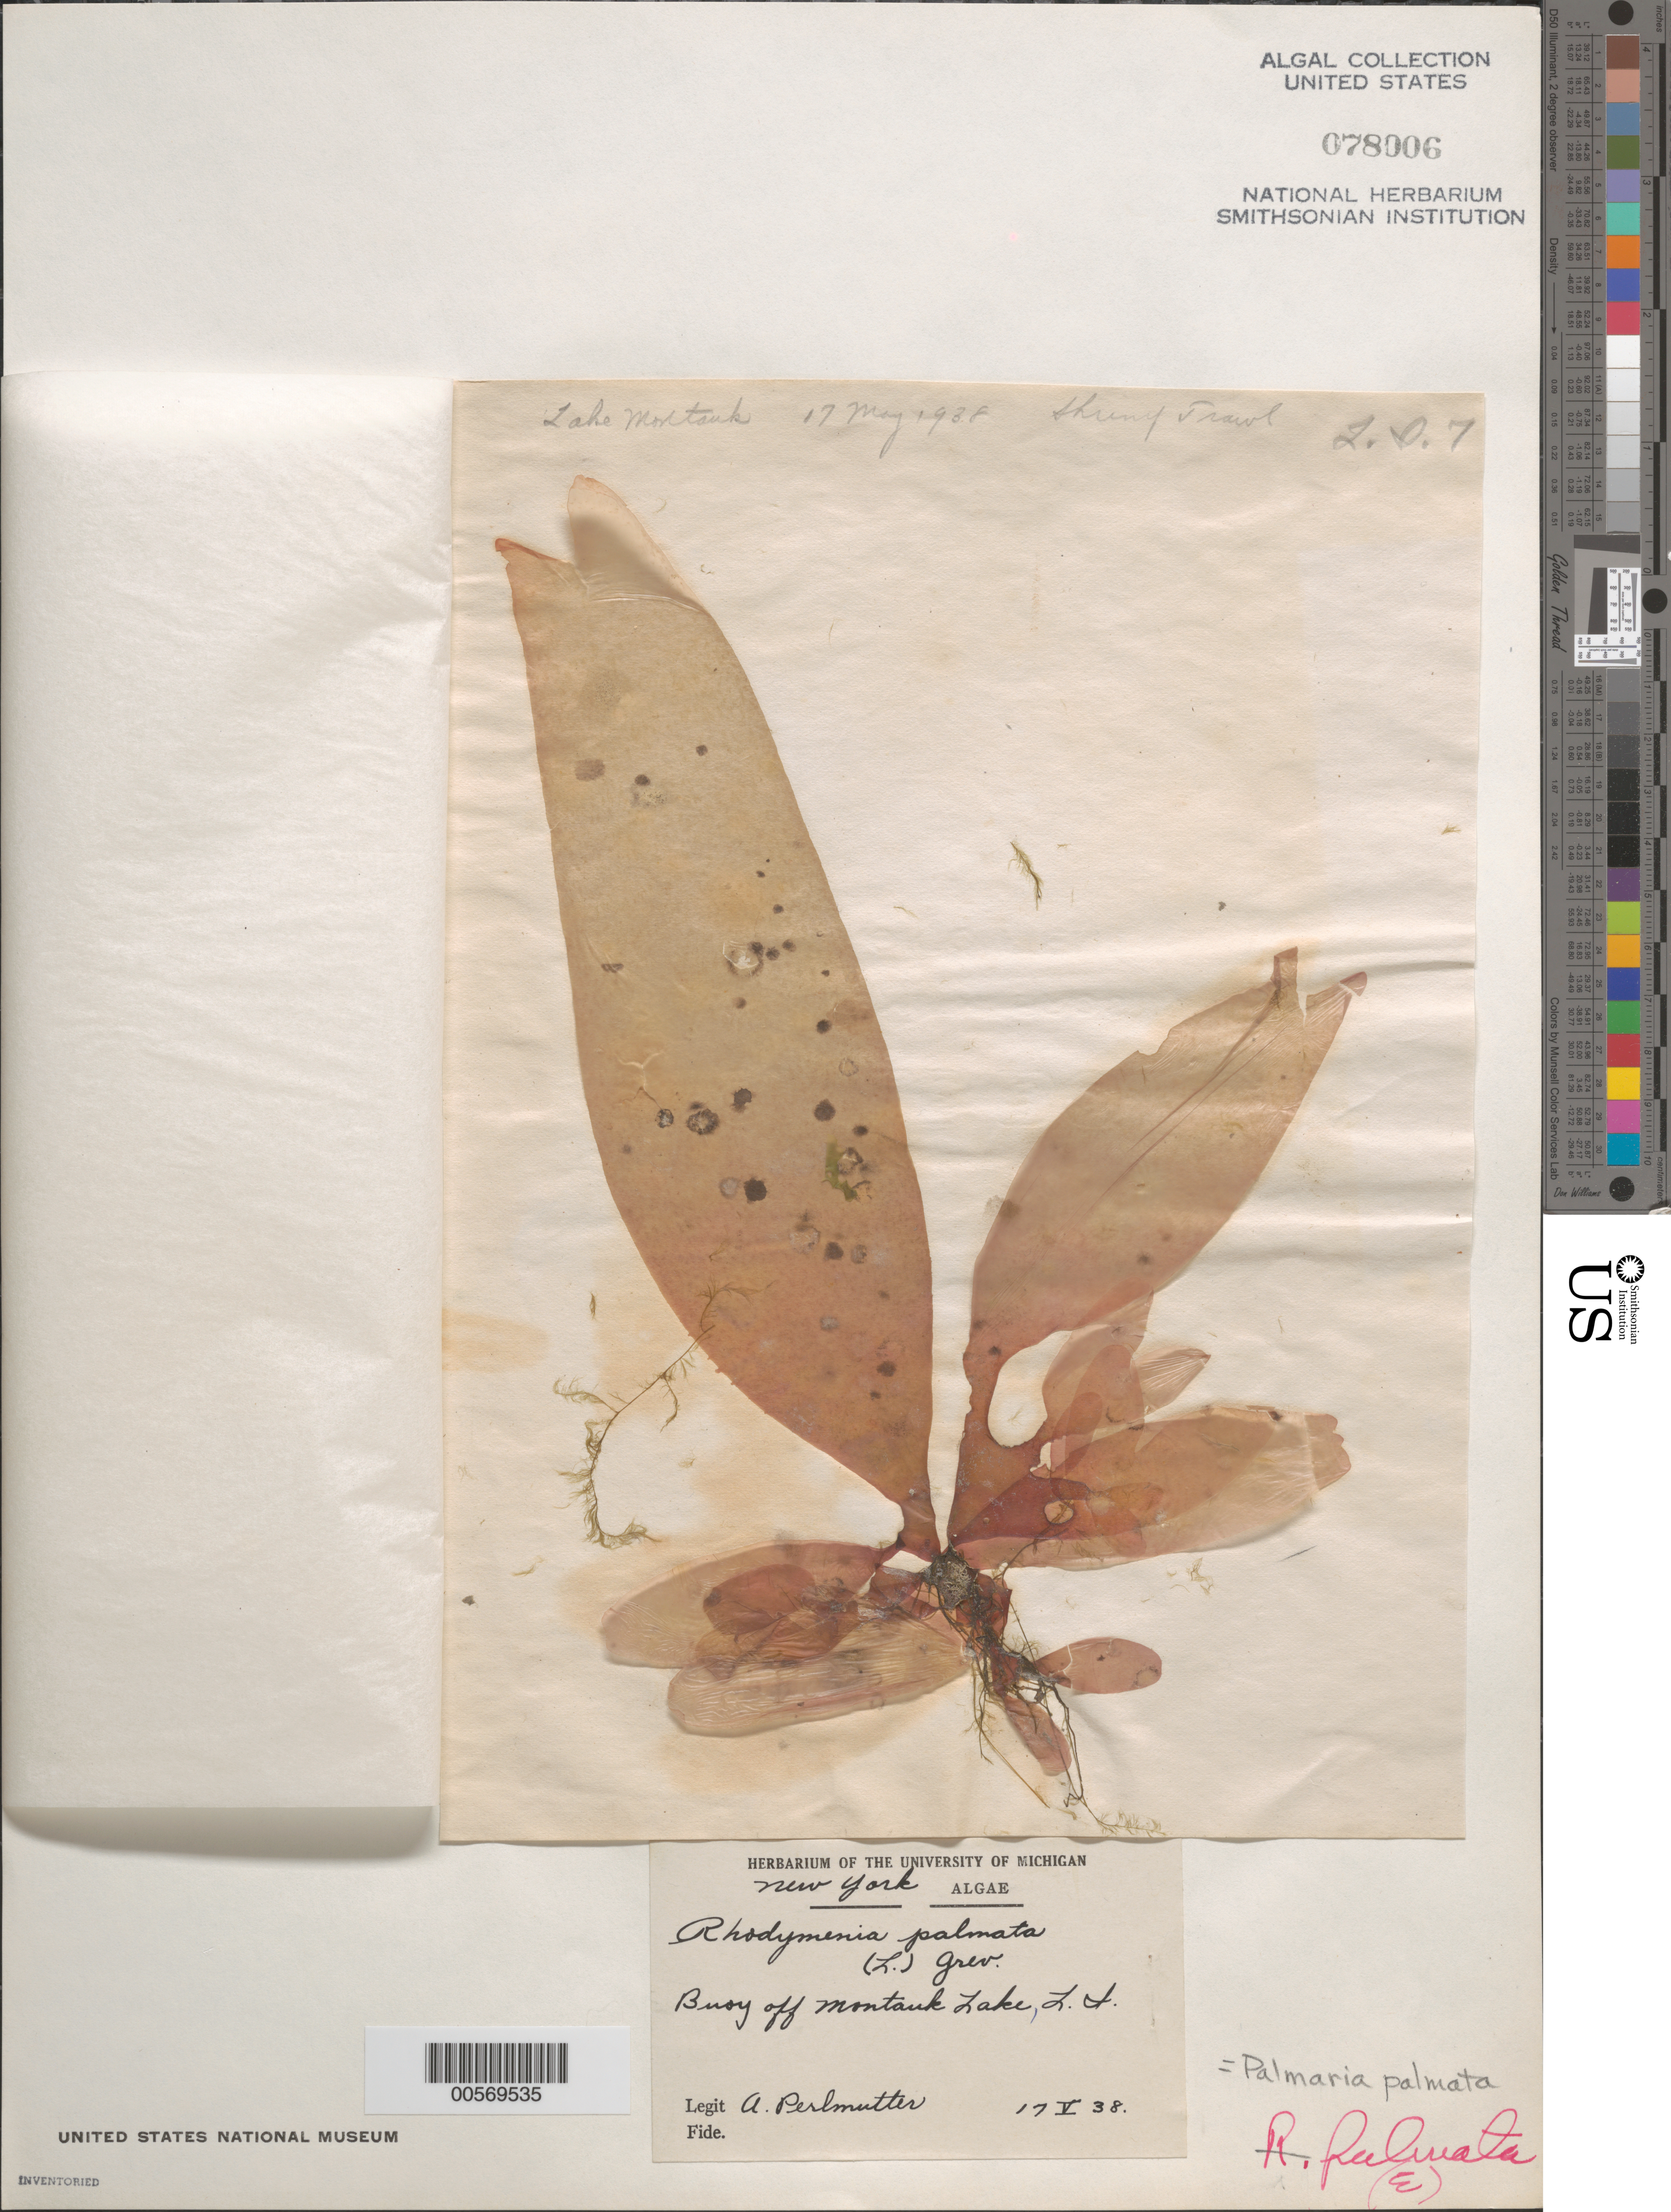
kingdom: Plantae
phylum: Rhodophyta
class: Florideophyceae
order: Palmariales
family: Palmariaceae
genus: Palmaria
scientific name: Palmaria palmata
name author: (L.) F. Weber & D. Mohr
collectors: A. Perlmutter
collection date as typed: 17 May 1938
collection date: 1938-05-17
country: United States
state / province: New York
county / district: Suffolk County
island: Long Island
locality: Off Montauk Lake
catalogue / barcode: US 78006